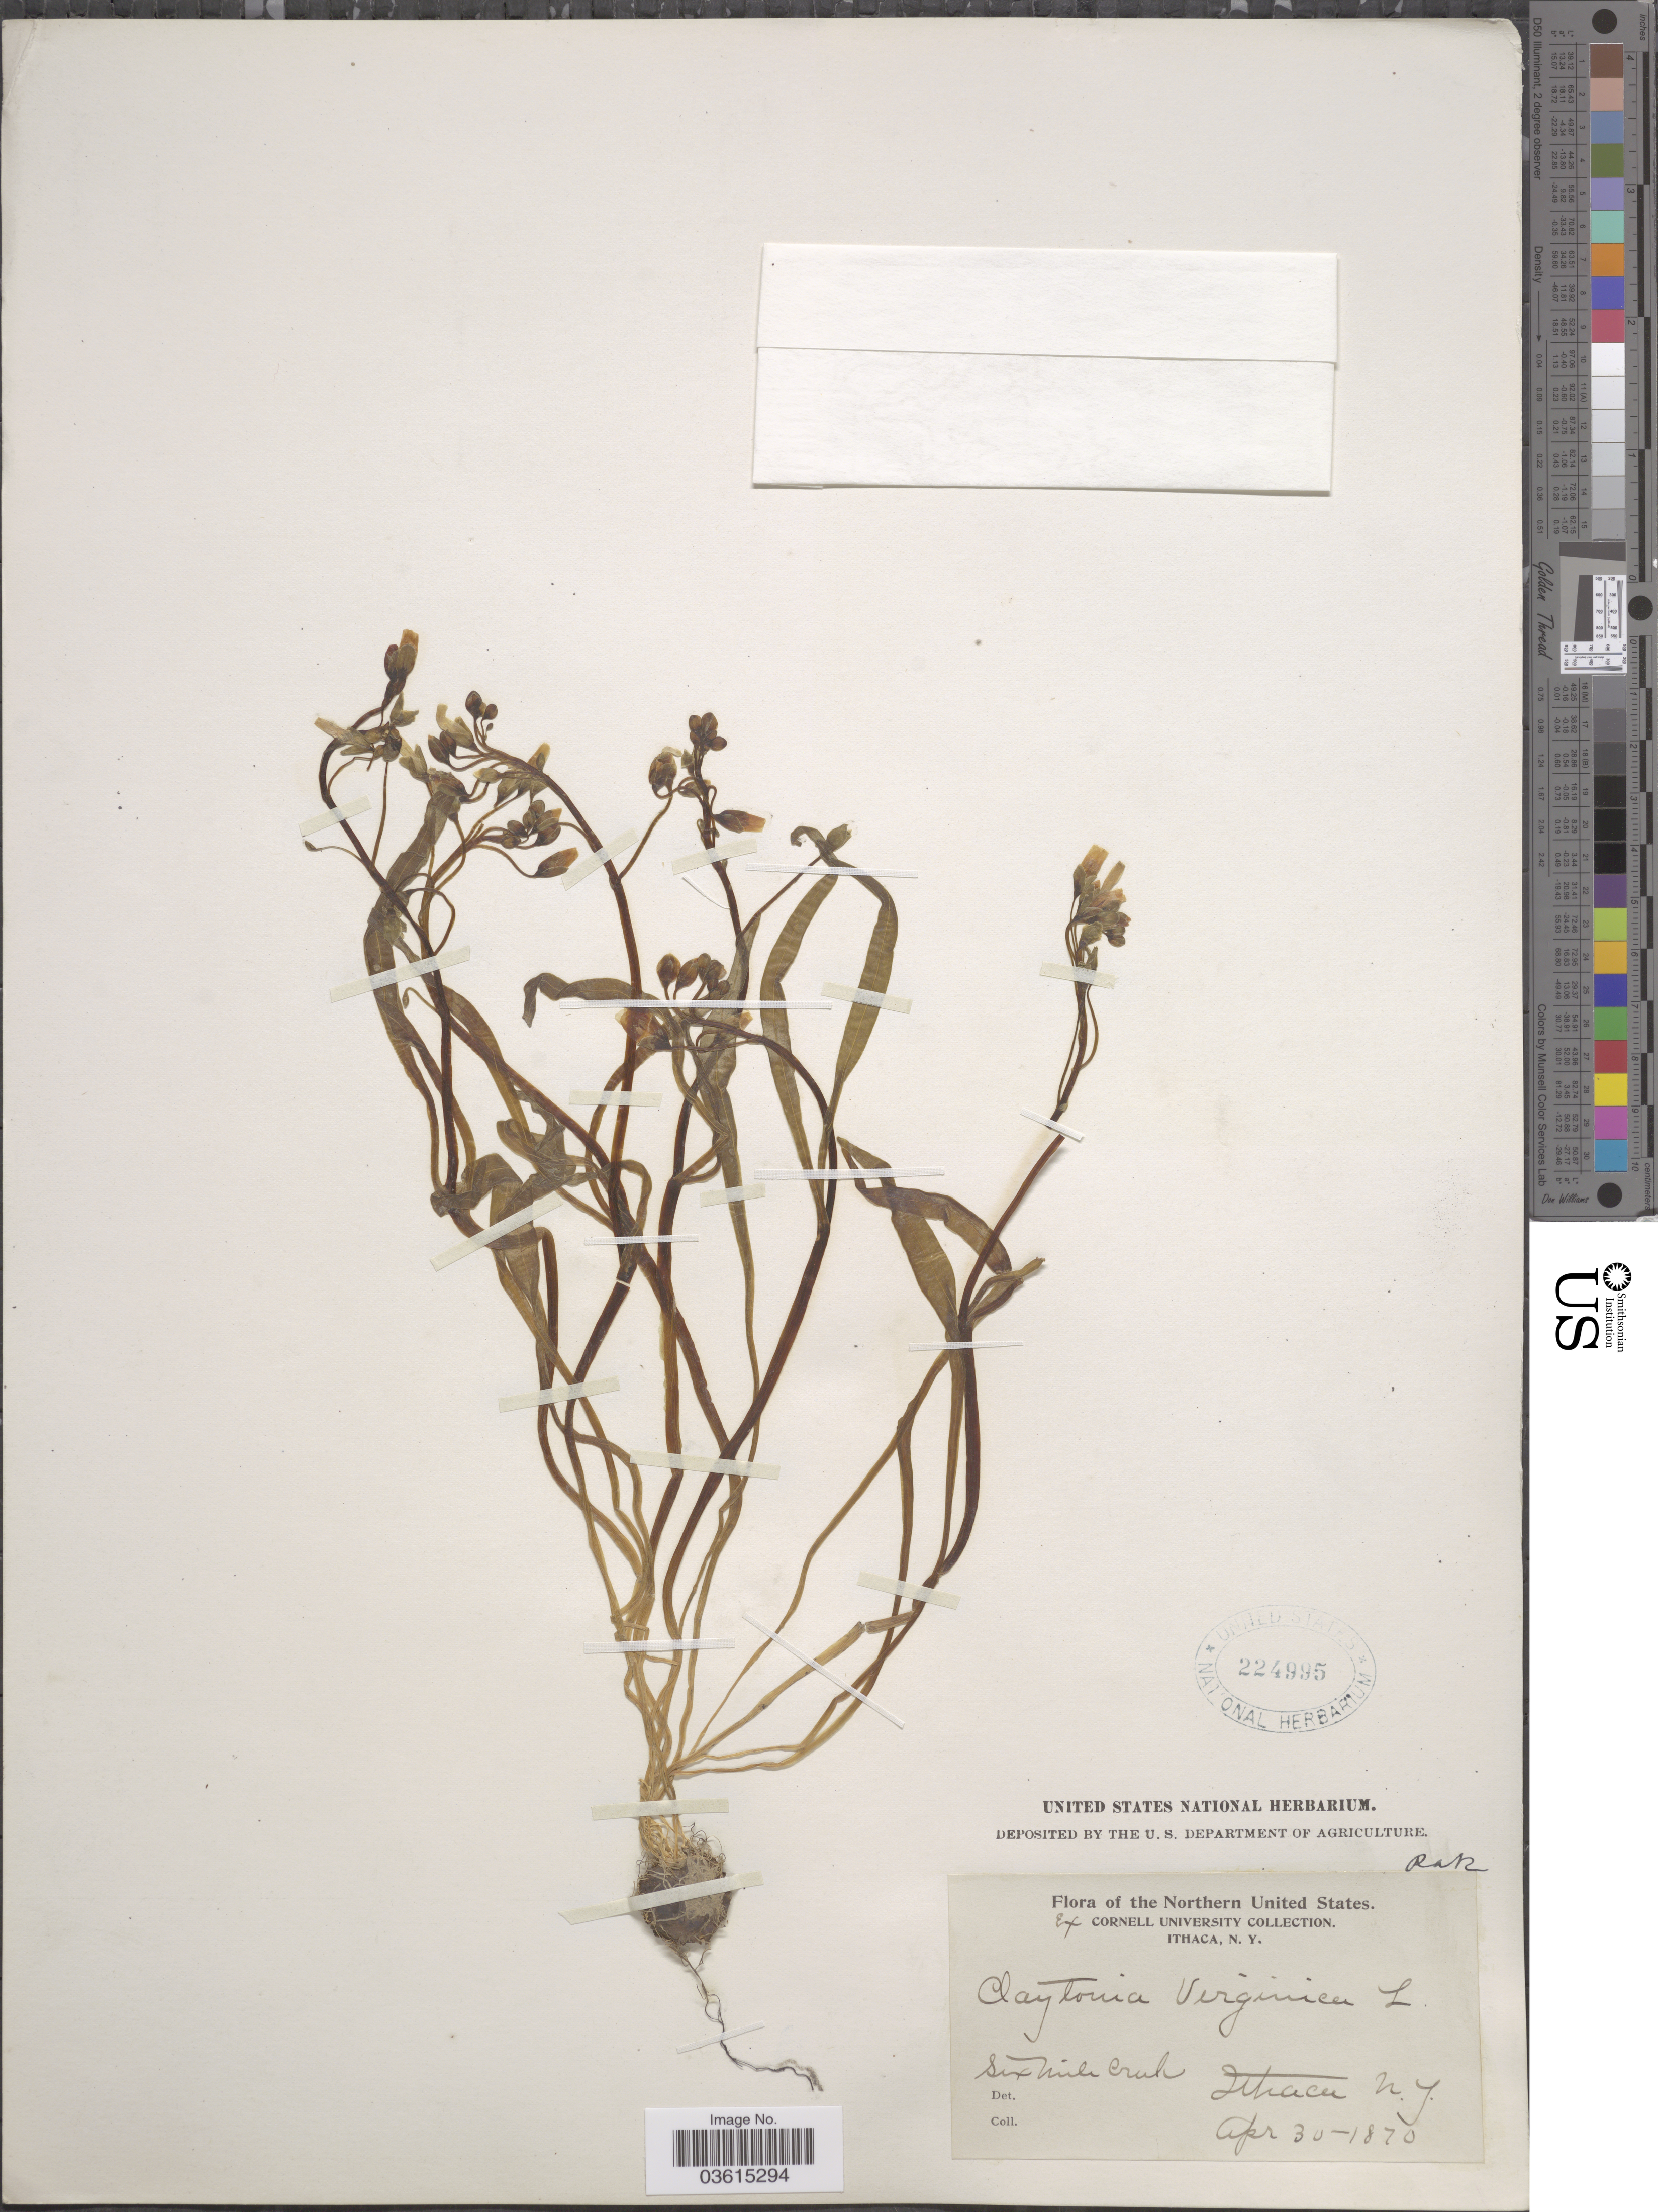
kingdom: Plantae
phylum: Tracheophyta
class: Magnoliopsida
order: Caryophyllales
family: Montiaceae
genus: Claytonia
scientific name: Claytonia virginica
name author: L.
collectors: Cornell University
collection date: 1870-04-30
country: United States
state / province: New York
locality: Northern United States. Six mile Creek Ithaca.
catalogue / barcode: US 224995